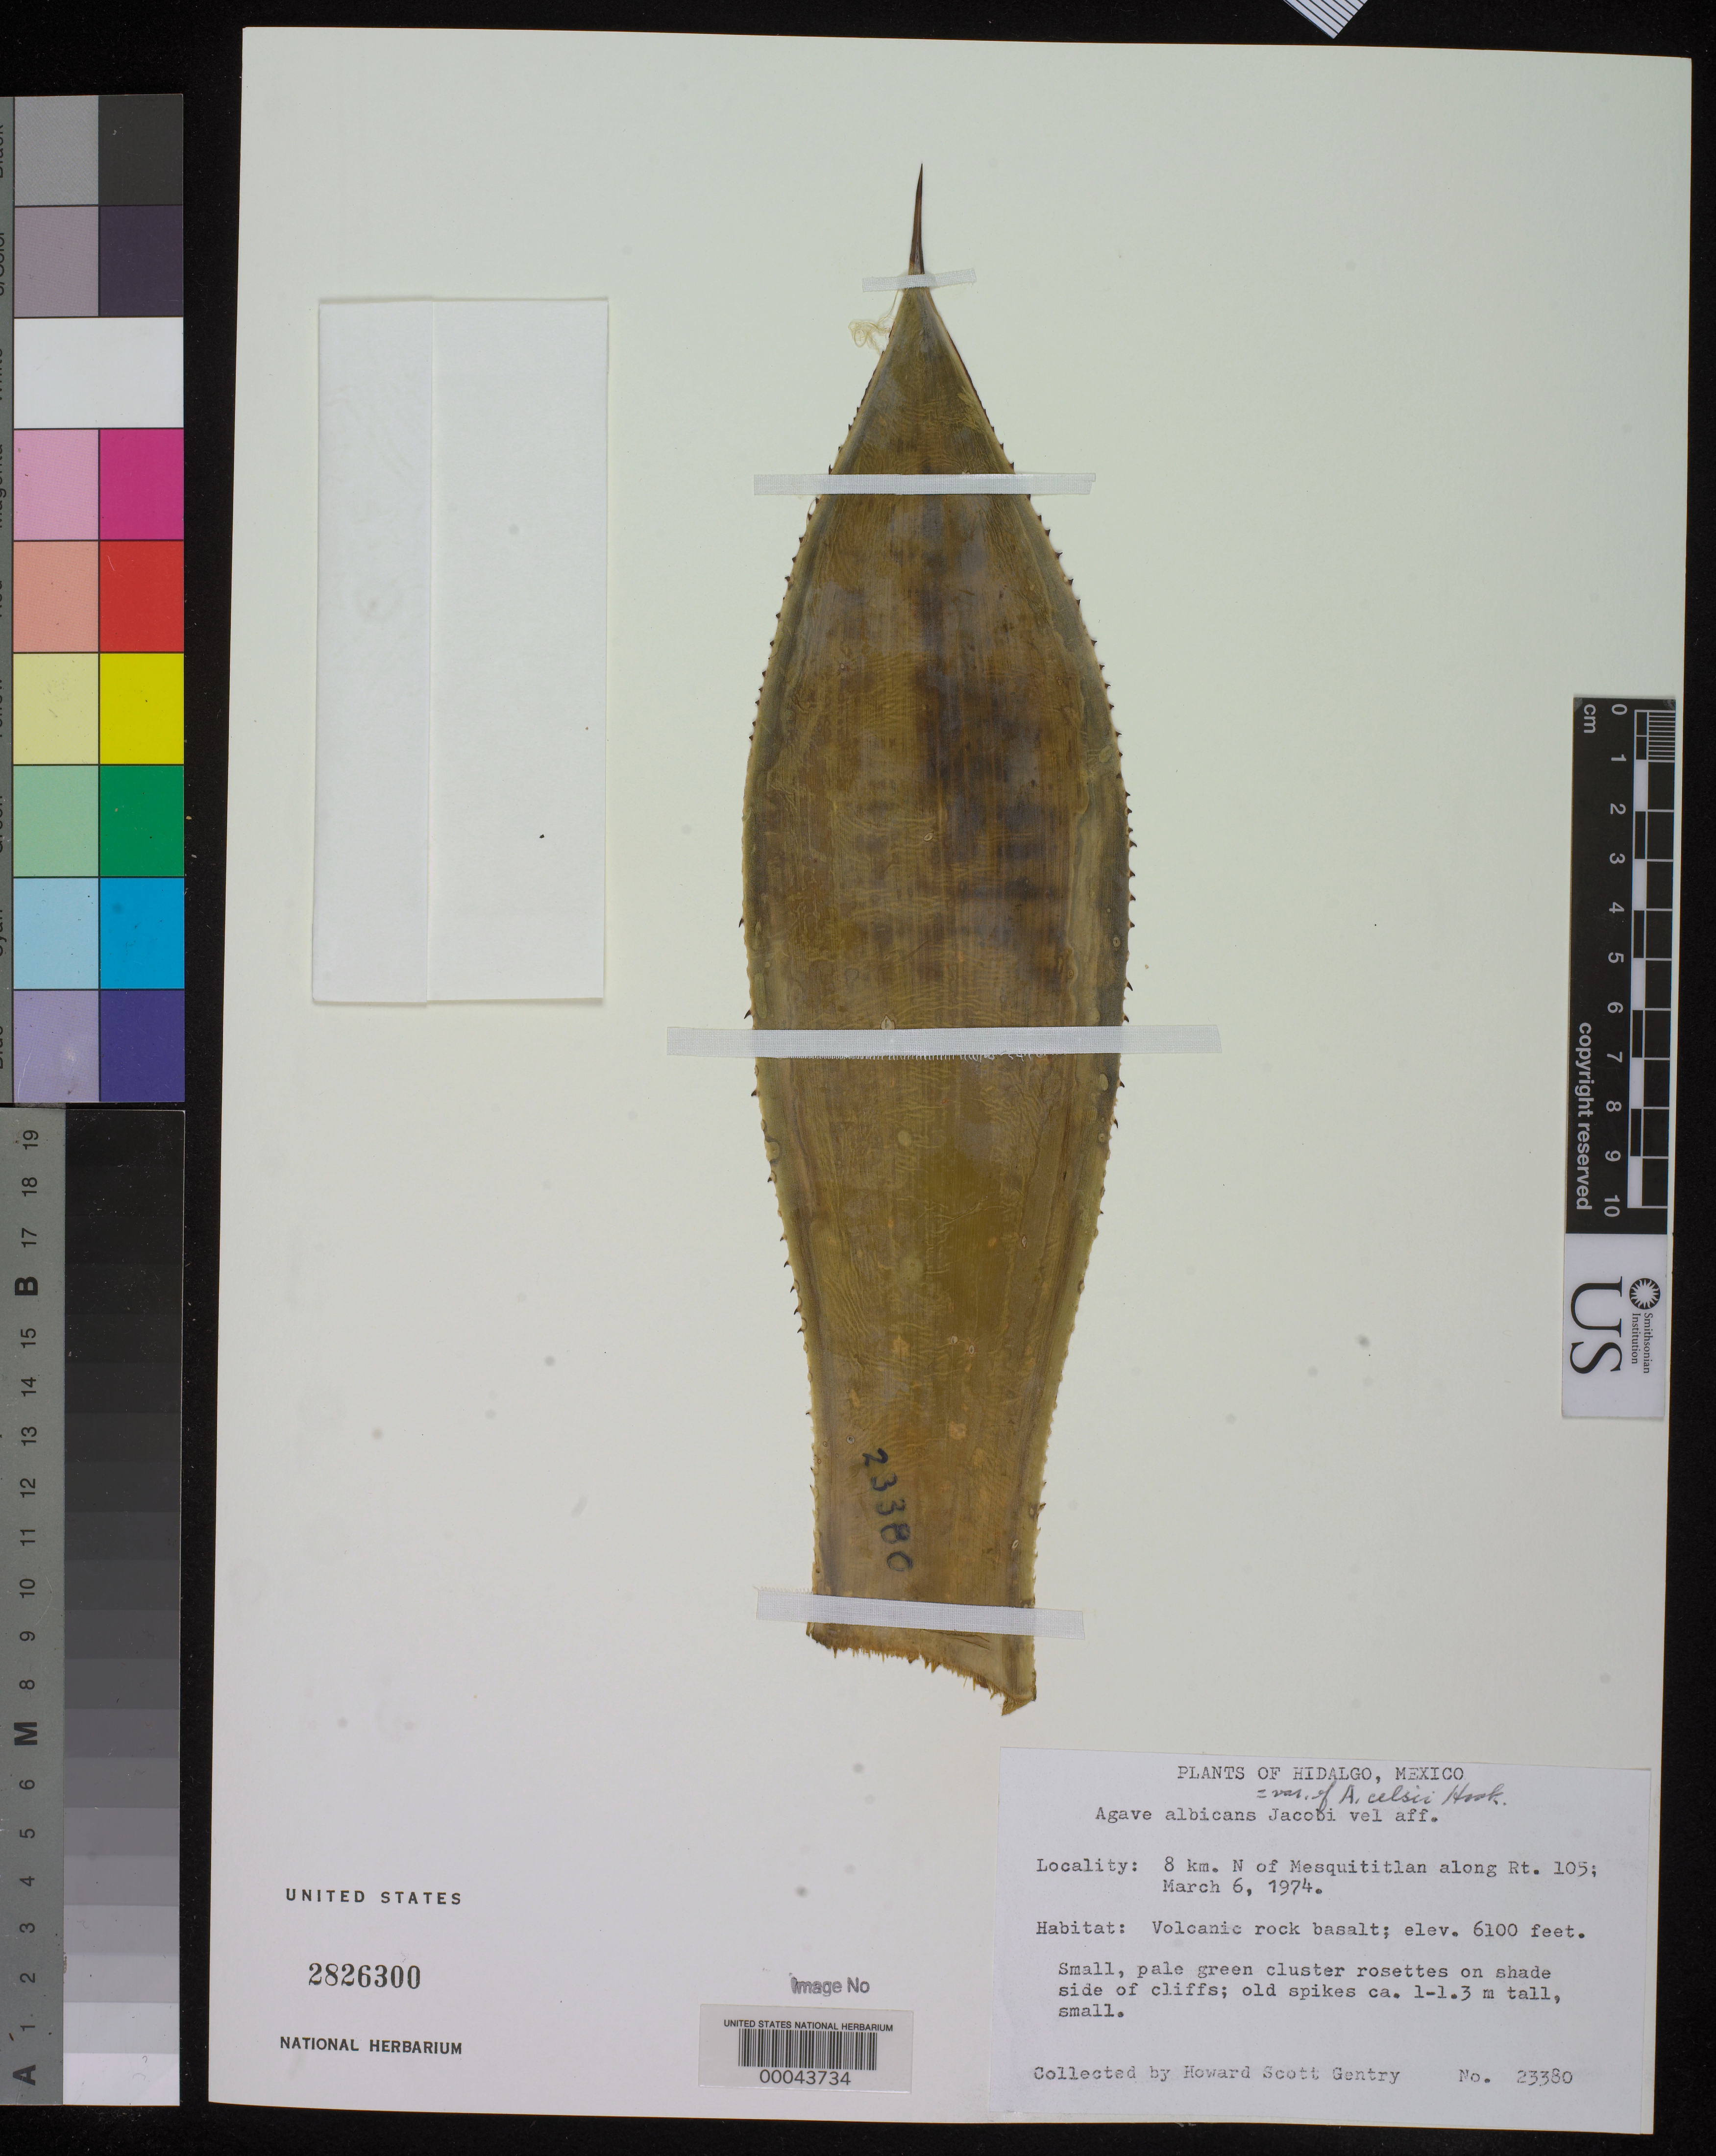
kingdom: Plantae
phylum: Tracheophyta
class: Liliopsida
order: Asparagales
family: Asparagaceae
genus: Agave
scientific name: Agave celsii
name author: Hook.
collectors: H. S. Gentry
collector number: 23380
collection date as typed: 06 Mar 1974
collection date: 1974-03-06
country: Mexico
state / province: Hidalgo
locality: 8 km N of Mesquititlan along rt 105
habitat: Volcanic rock basalt; shade side of cliffs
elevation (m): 1859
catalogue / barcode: US 2826300